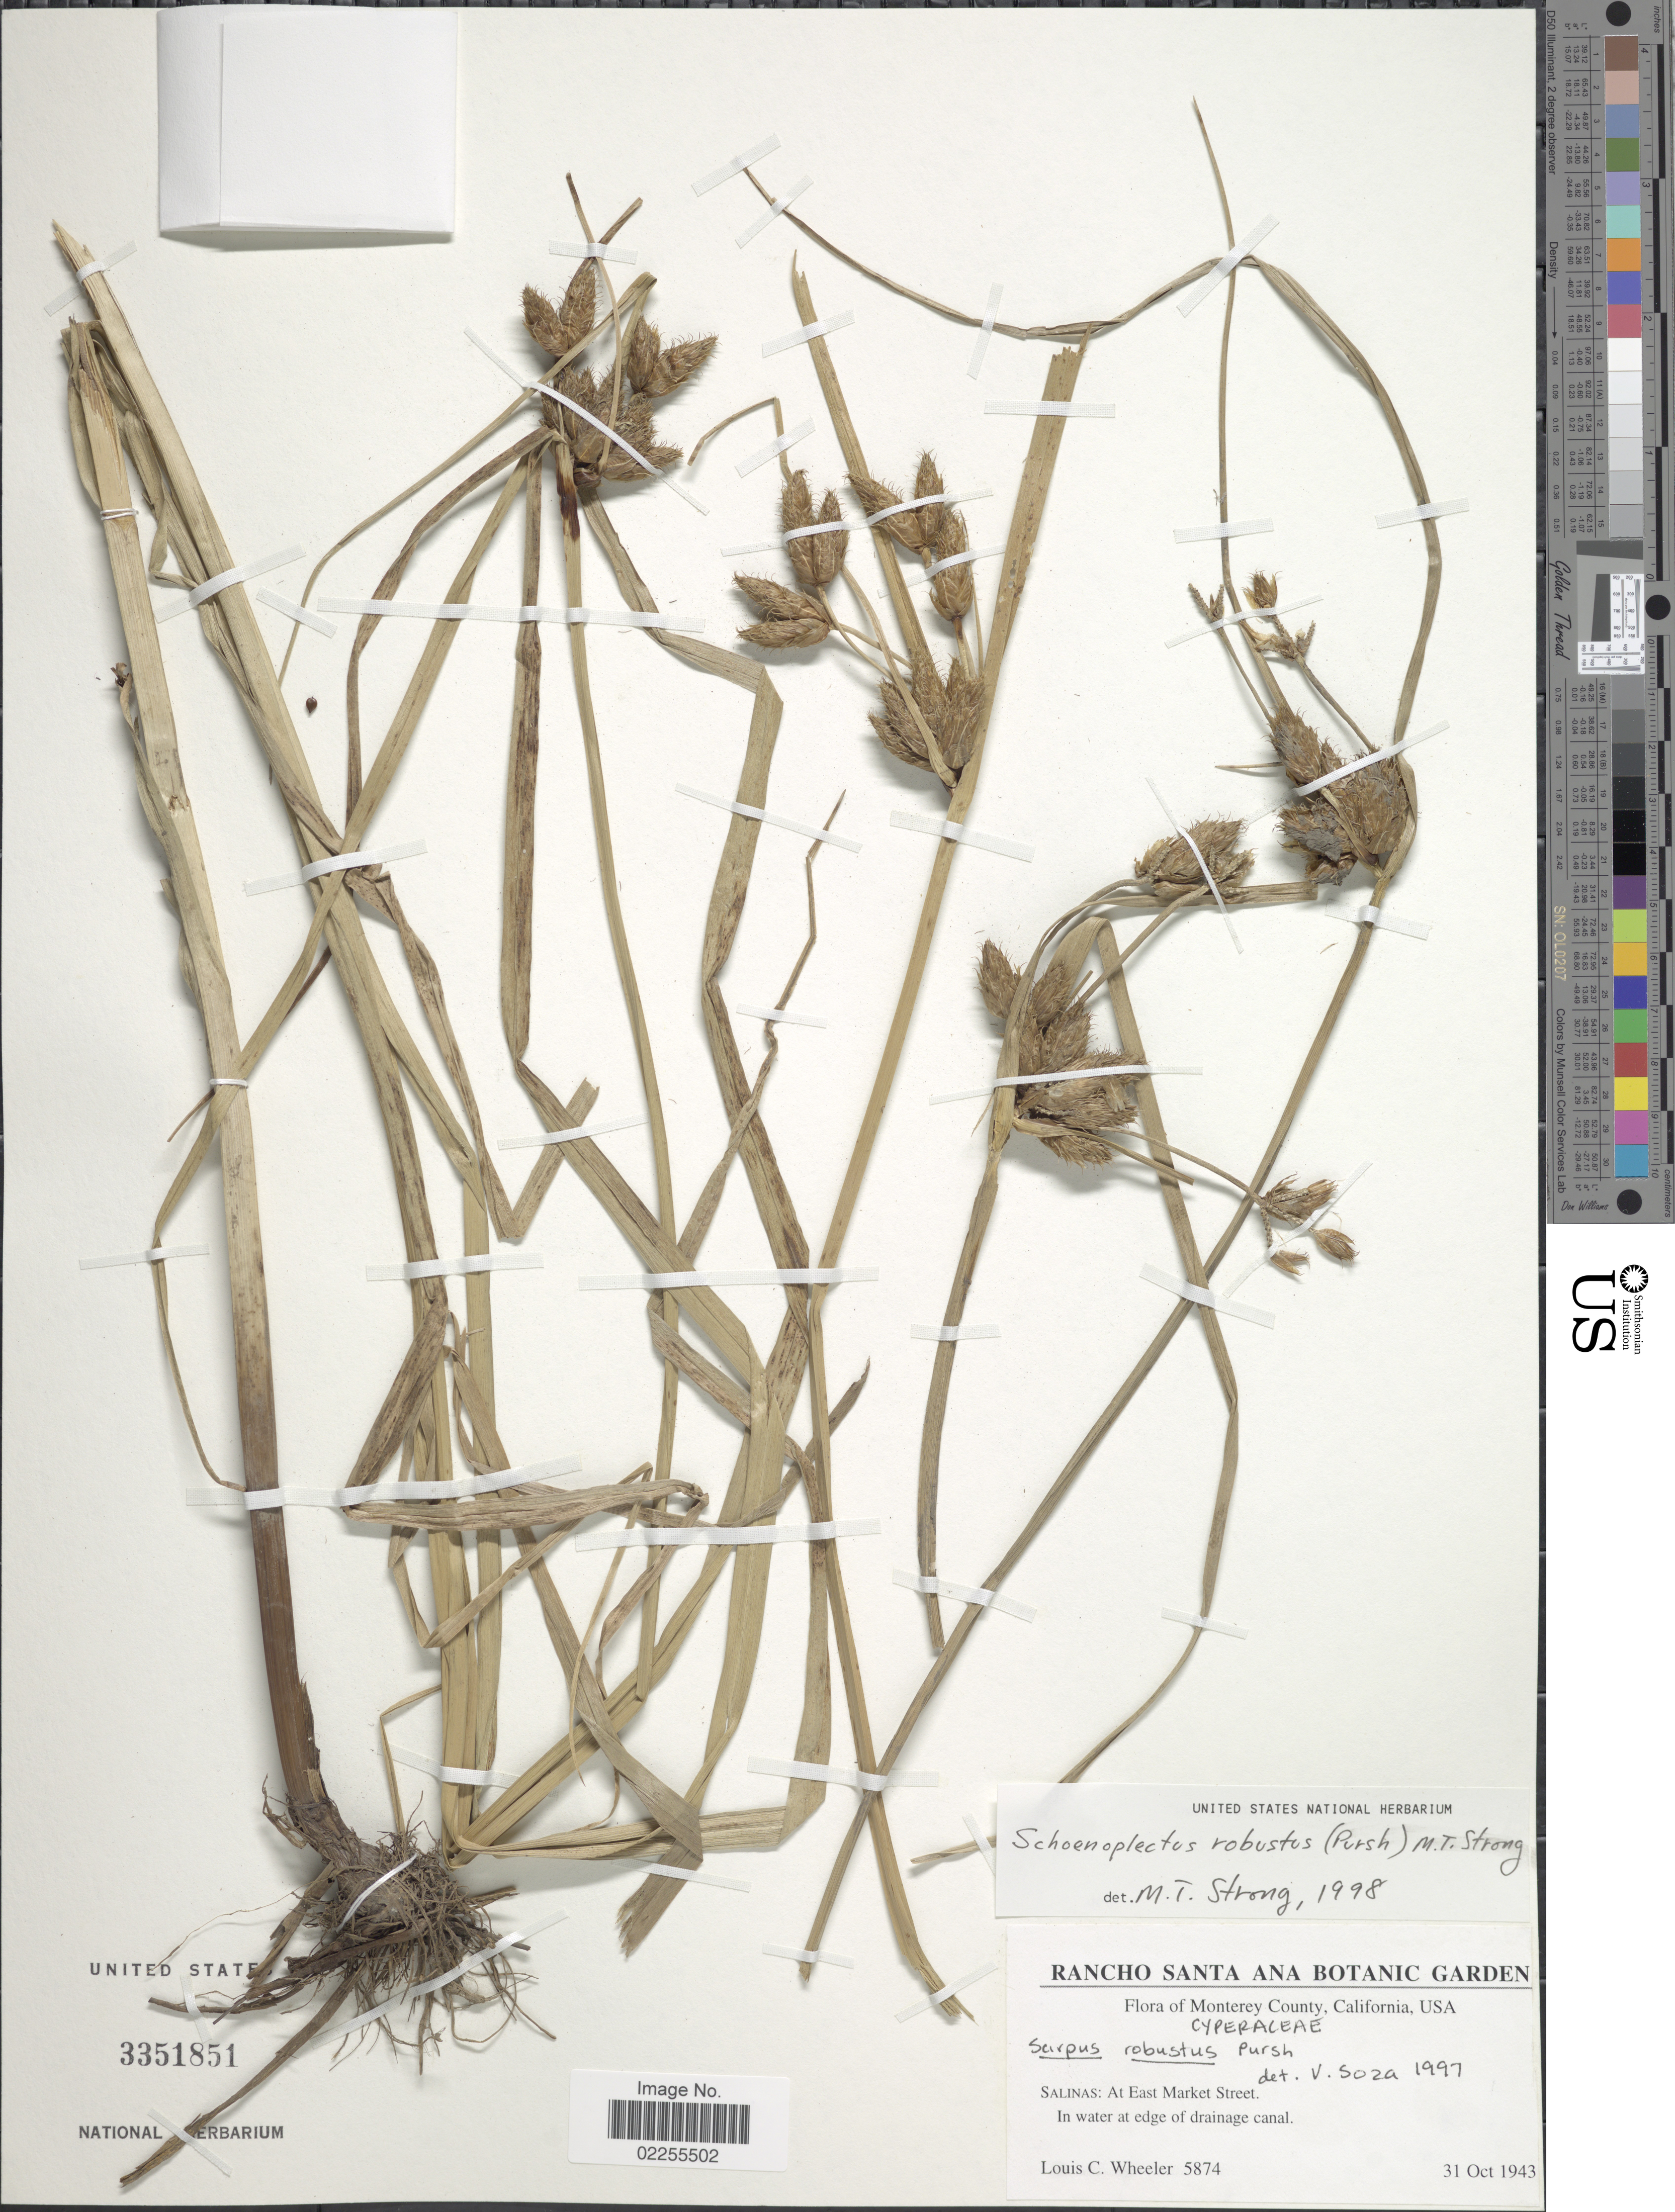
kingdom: Plantae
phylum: Tracheophyta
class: Liliopsida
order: Poales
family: Cyperaceae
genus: Bolboschoenus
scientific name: Bolboschoenus robustus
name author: (Pursh) Soják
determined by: Strong, M. T., (US), Smithsonian Institution - National Museum of Natural History (UNITED STATES)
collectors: L. C. Wheeler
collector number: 5874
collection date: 1943-10-31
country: United States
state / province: California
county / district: Monterey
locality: Monterey County, Salinas: at East Market Street, in water at edge of drainage canal.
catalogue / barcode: US 3351851